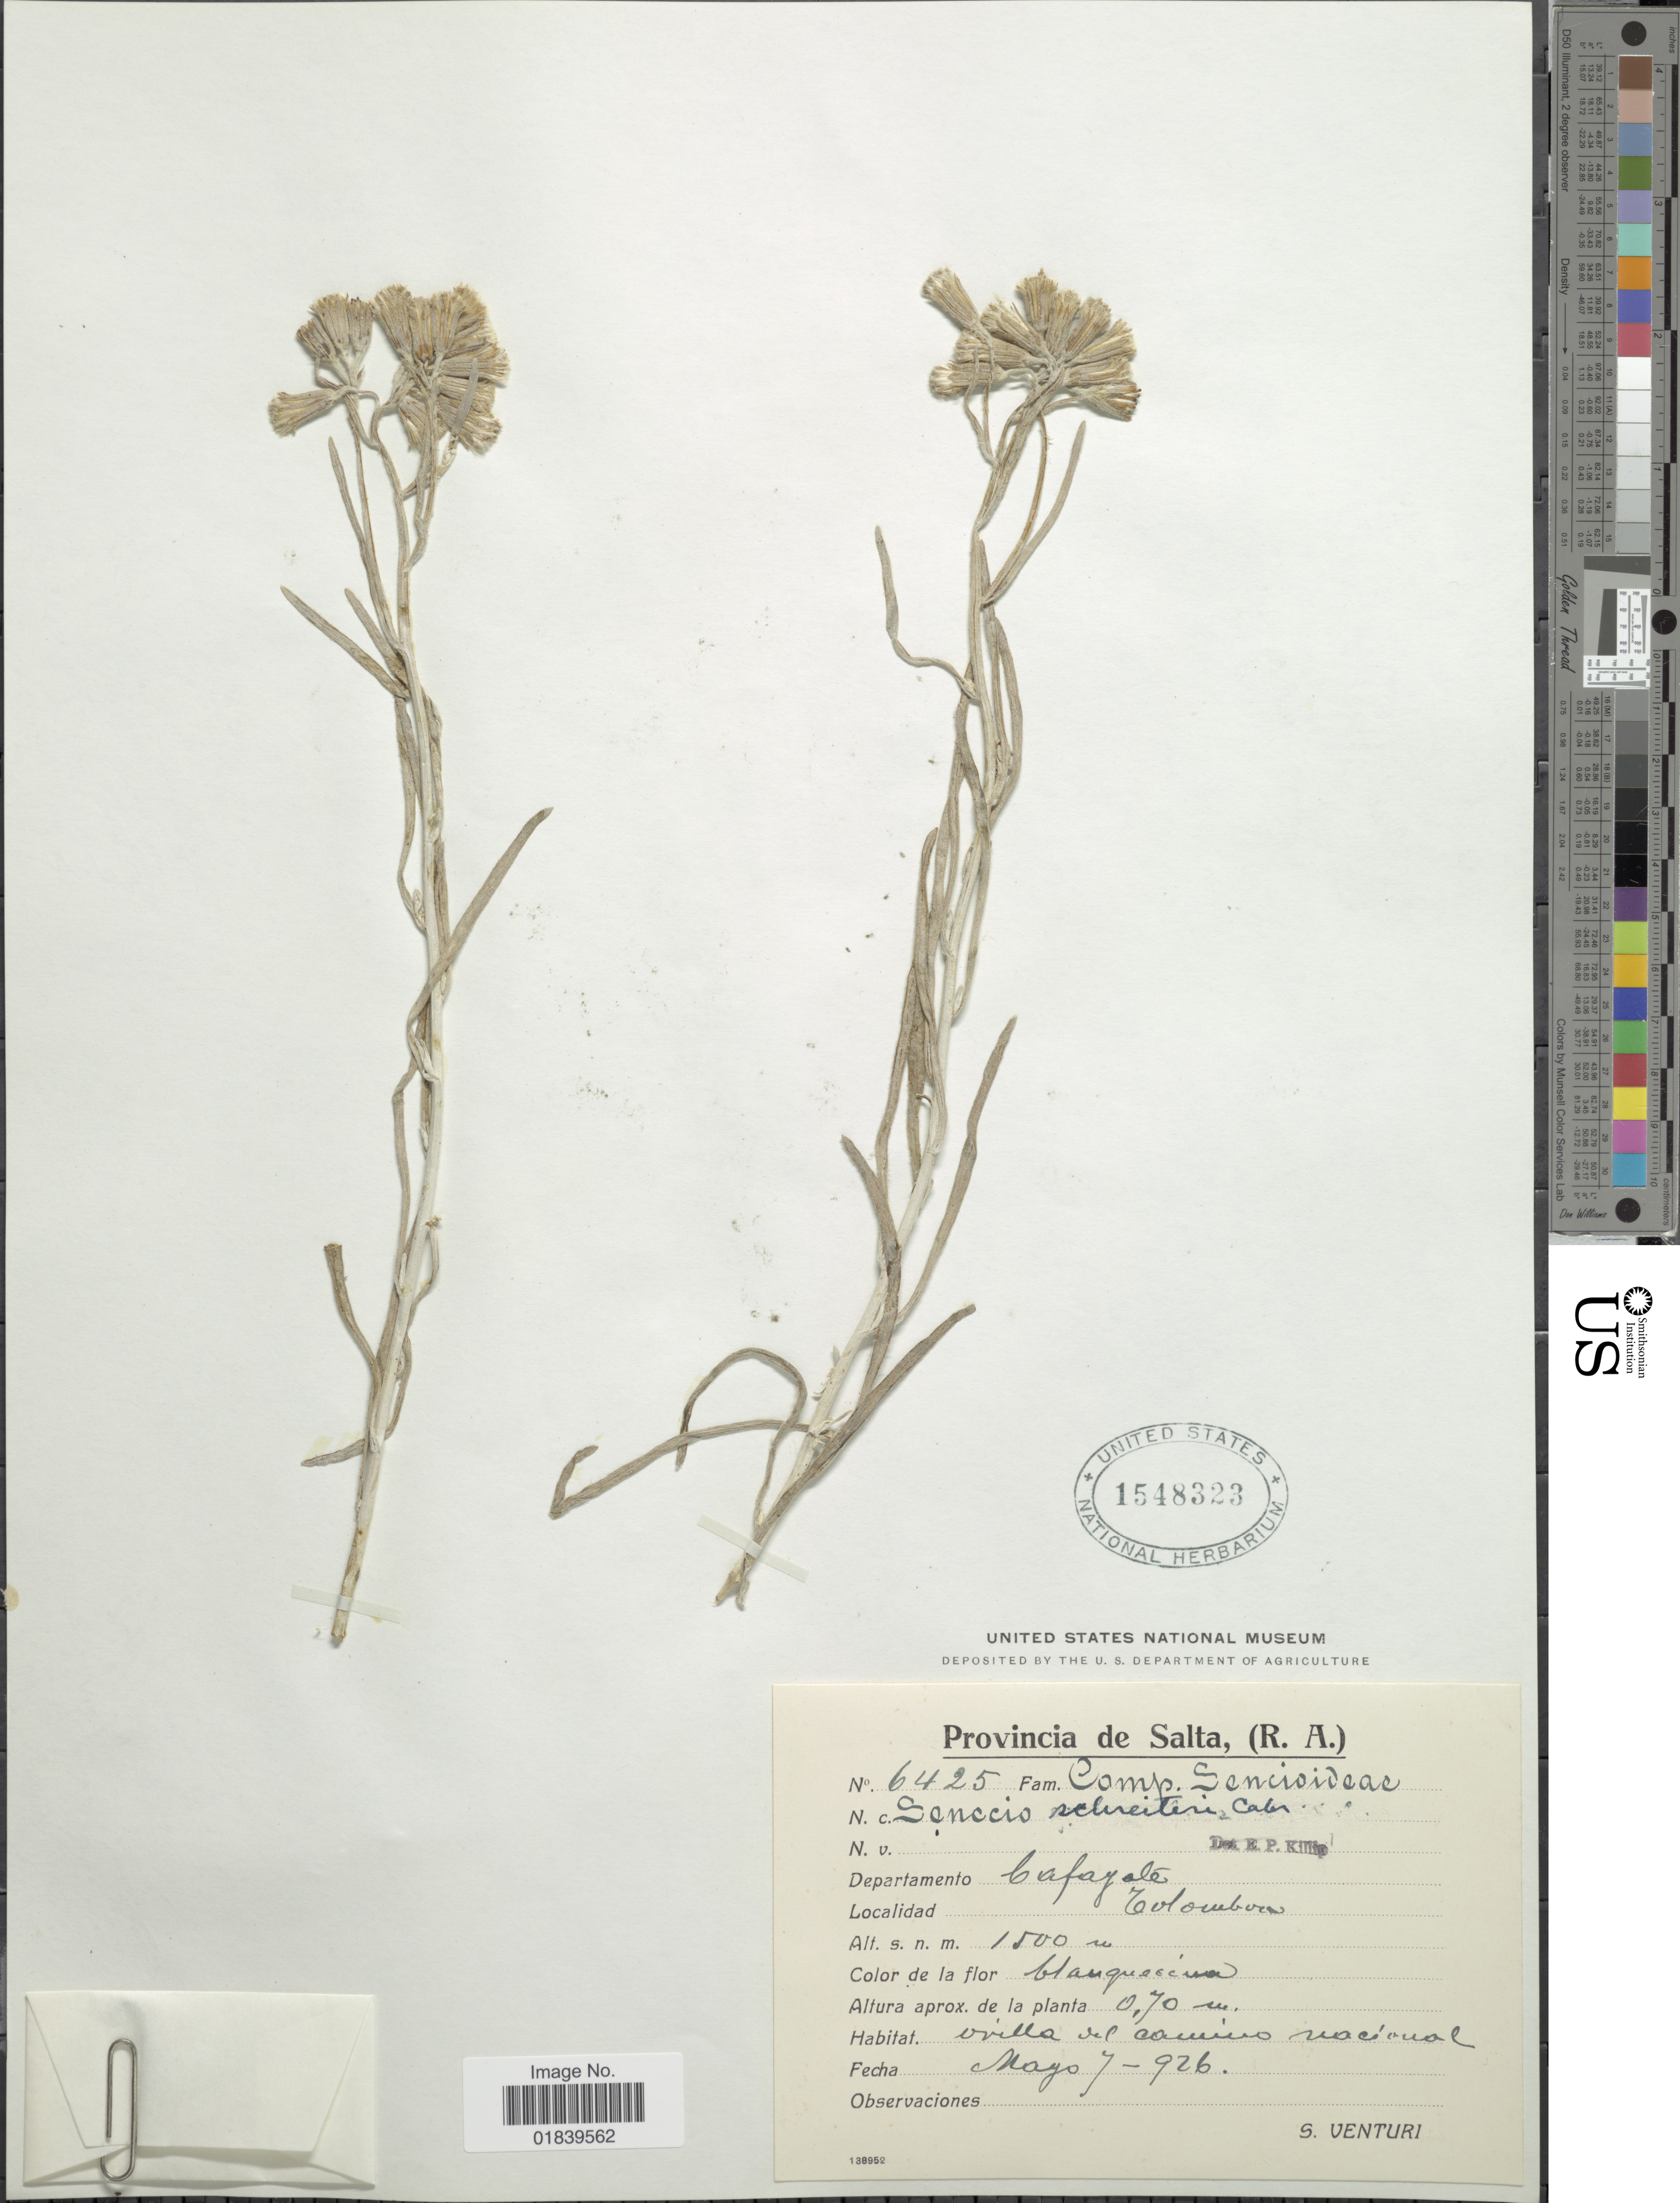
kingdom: Plantae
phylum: Tracheophyta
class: Magnoliopsida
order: Asterales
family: Asteraceae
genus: Senecio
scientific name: Senecio schreiteri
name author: Cabrera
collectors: S. Venturi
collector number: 6425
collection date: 1926-05-07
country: Argentina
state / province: Salta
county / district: Cafayate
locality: Tolombón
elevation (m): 1500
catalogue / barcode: US 1548323